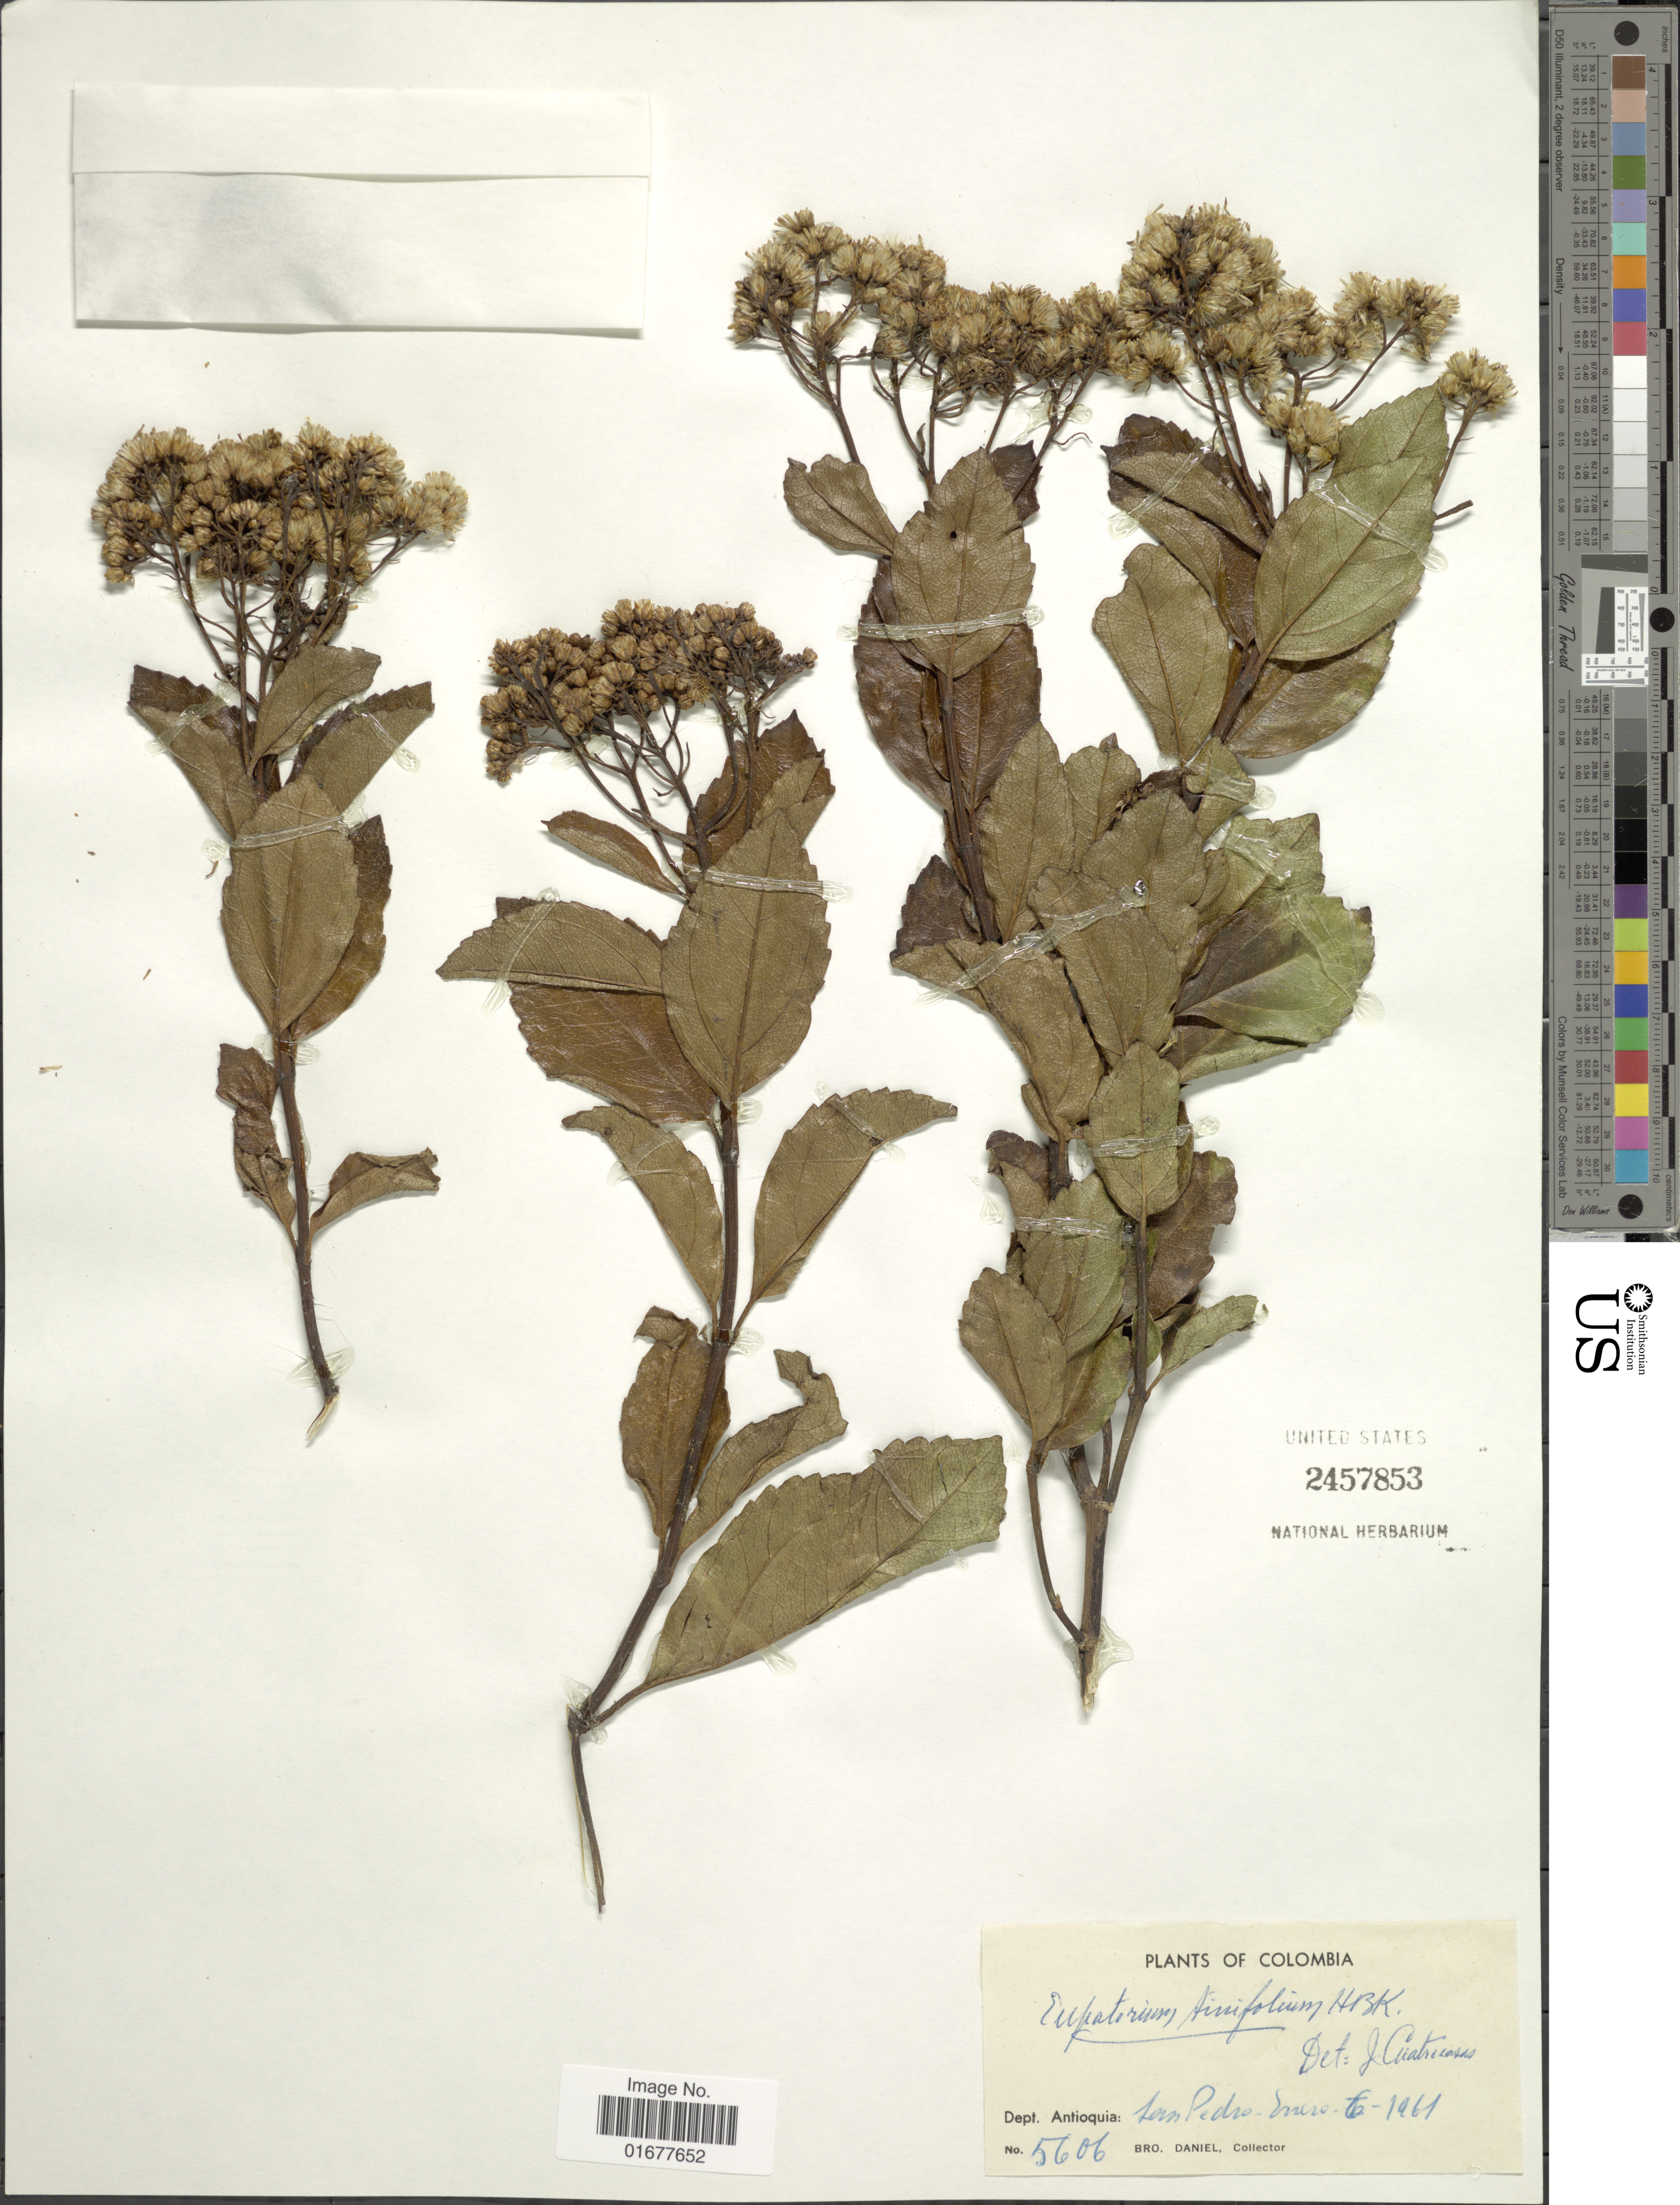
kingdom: Plantae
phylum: Tracheophyta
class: Magnoliopsida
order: Asterales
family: Asteraceae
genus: Ageratina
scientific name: Ageratina tinifolia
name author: (Kunth) R.M. King & H. Rob.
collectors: Bro. Daniel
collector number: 5606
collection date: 1961-01-06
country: Colombia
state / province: Antioquia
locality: San Pedro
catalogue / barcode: US 2457853